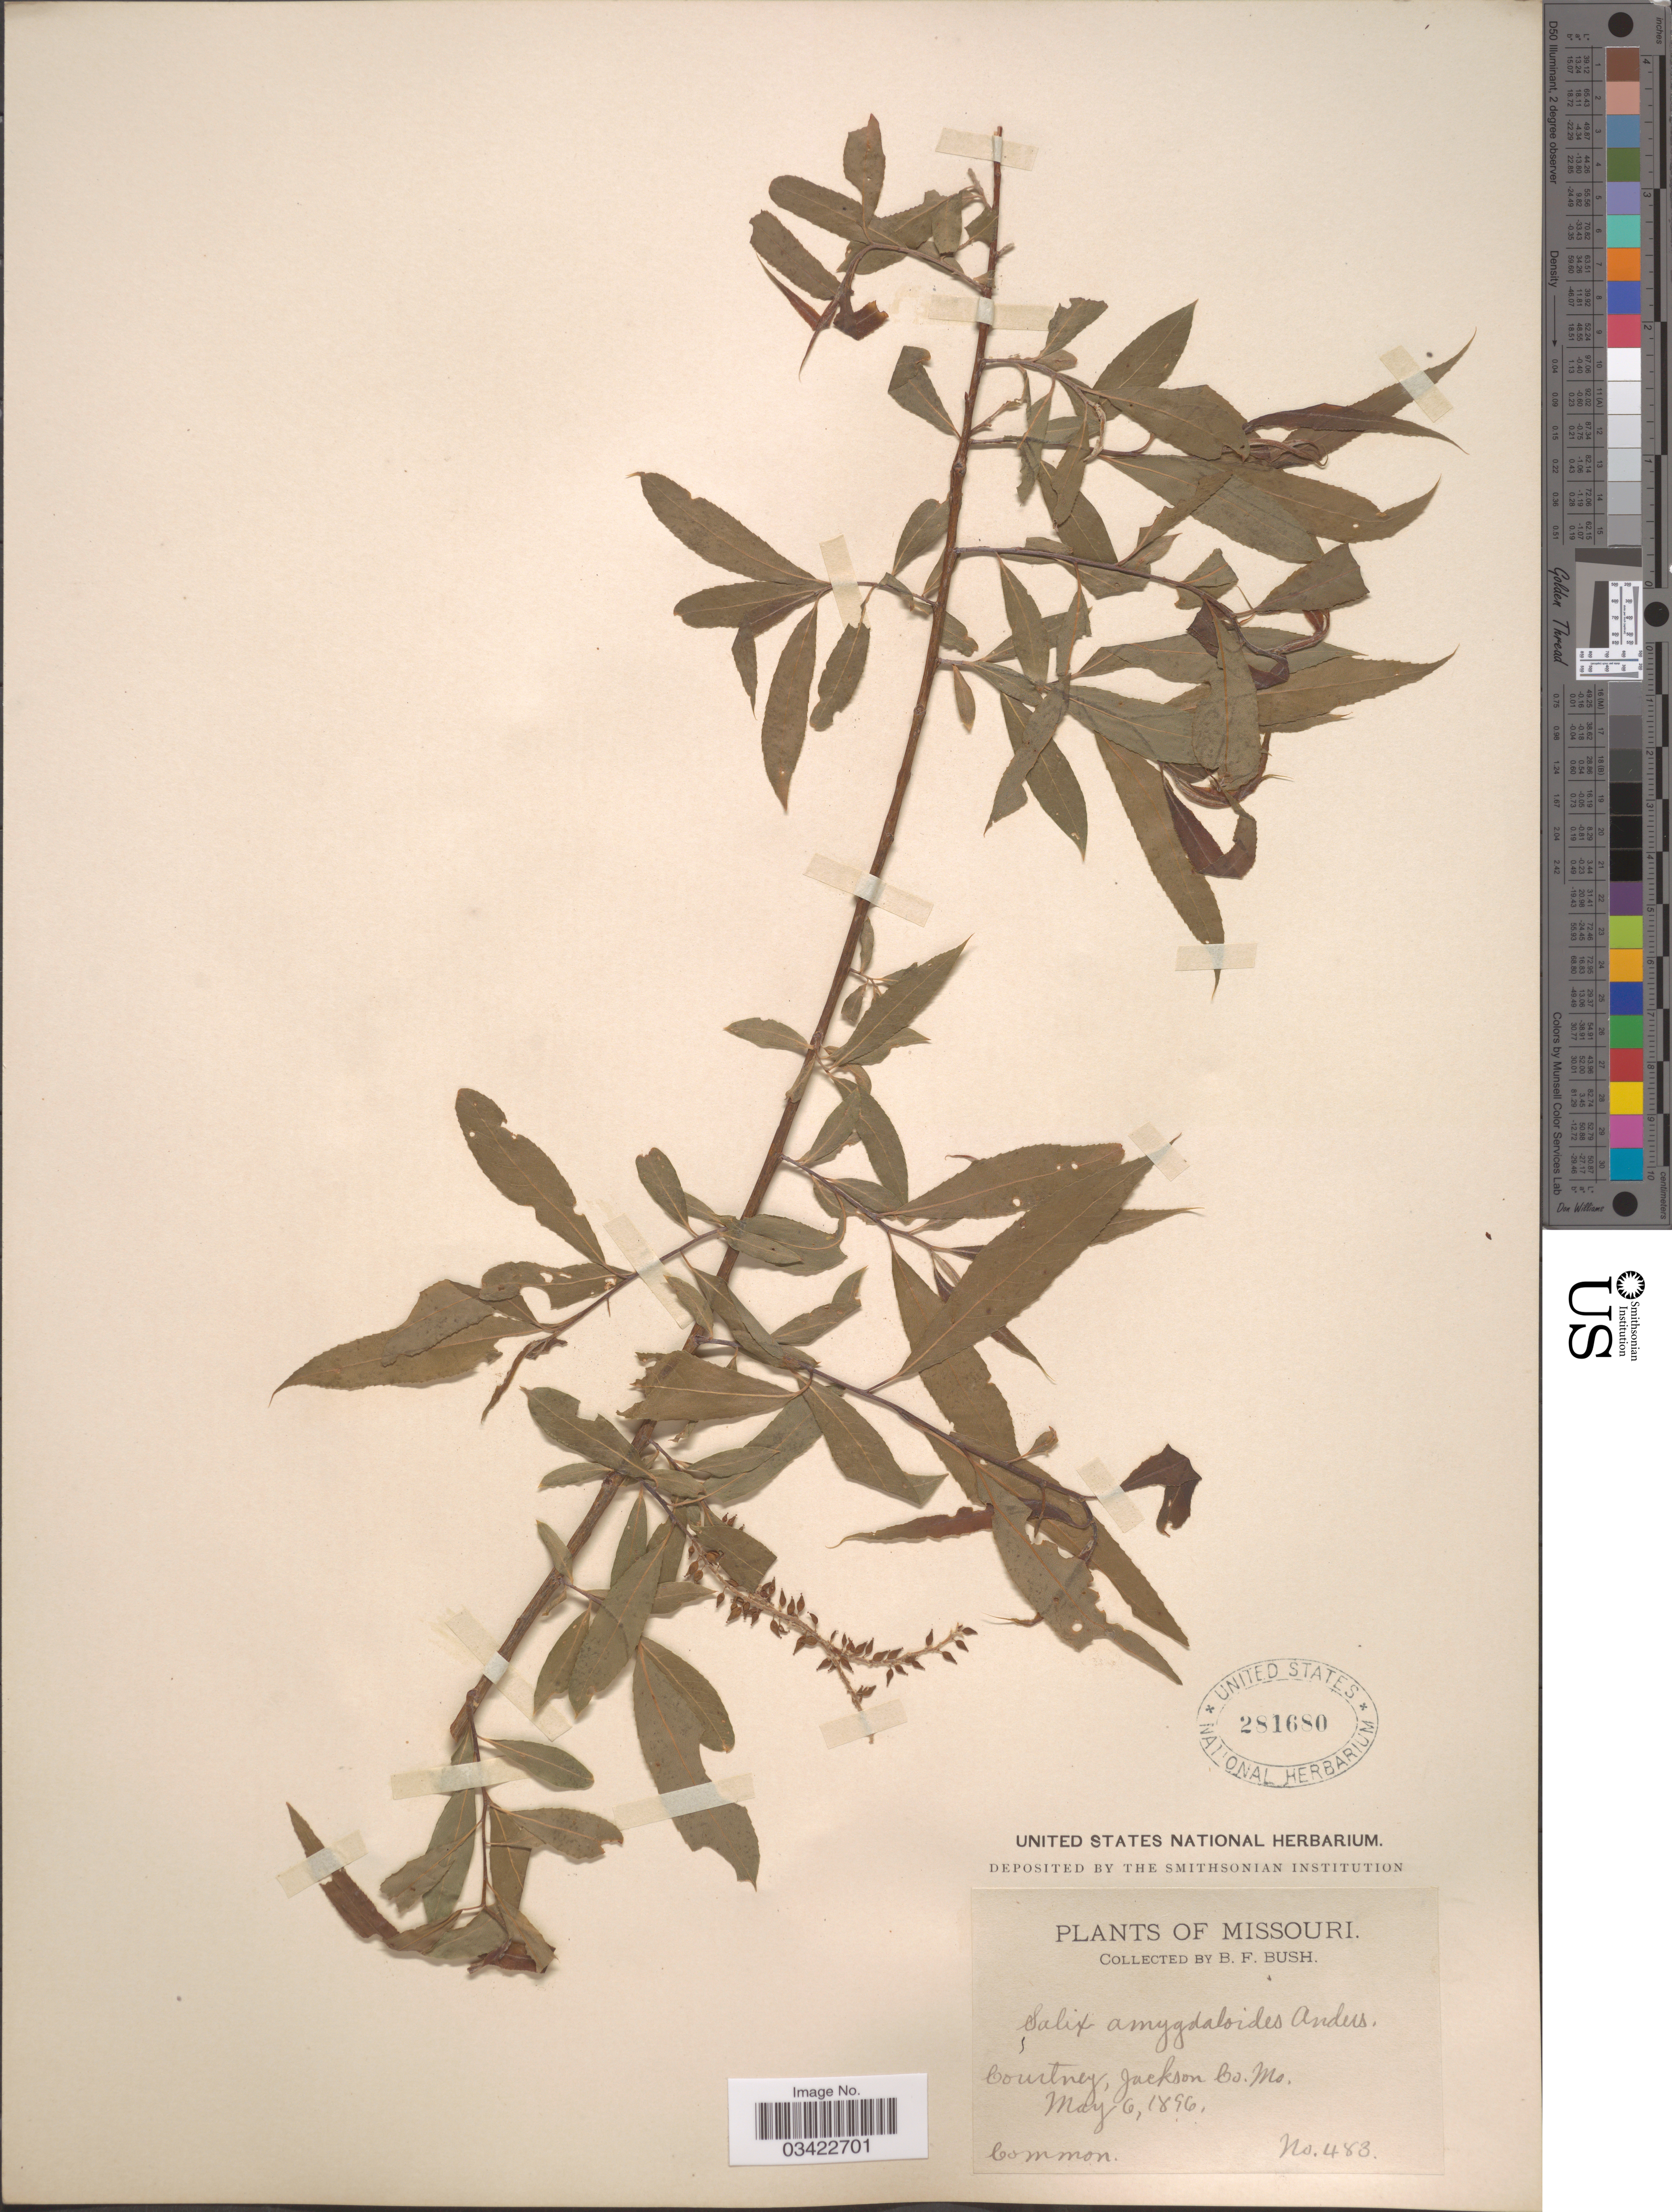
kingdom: Plantae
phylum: Tracheophyta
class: Magnoliopsida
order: Malpighiales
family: Salicaceae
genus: Salix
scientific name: Salix amygdaloides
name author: Andersson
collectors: B. F. Bush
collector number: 483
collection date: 1896-05-06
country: United States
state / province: Missouri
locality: Courtney, Jackson Co.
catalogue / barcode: US 281680